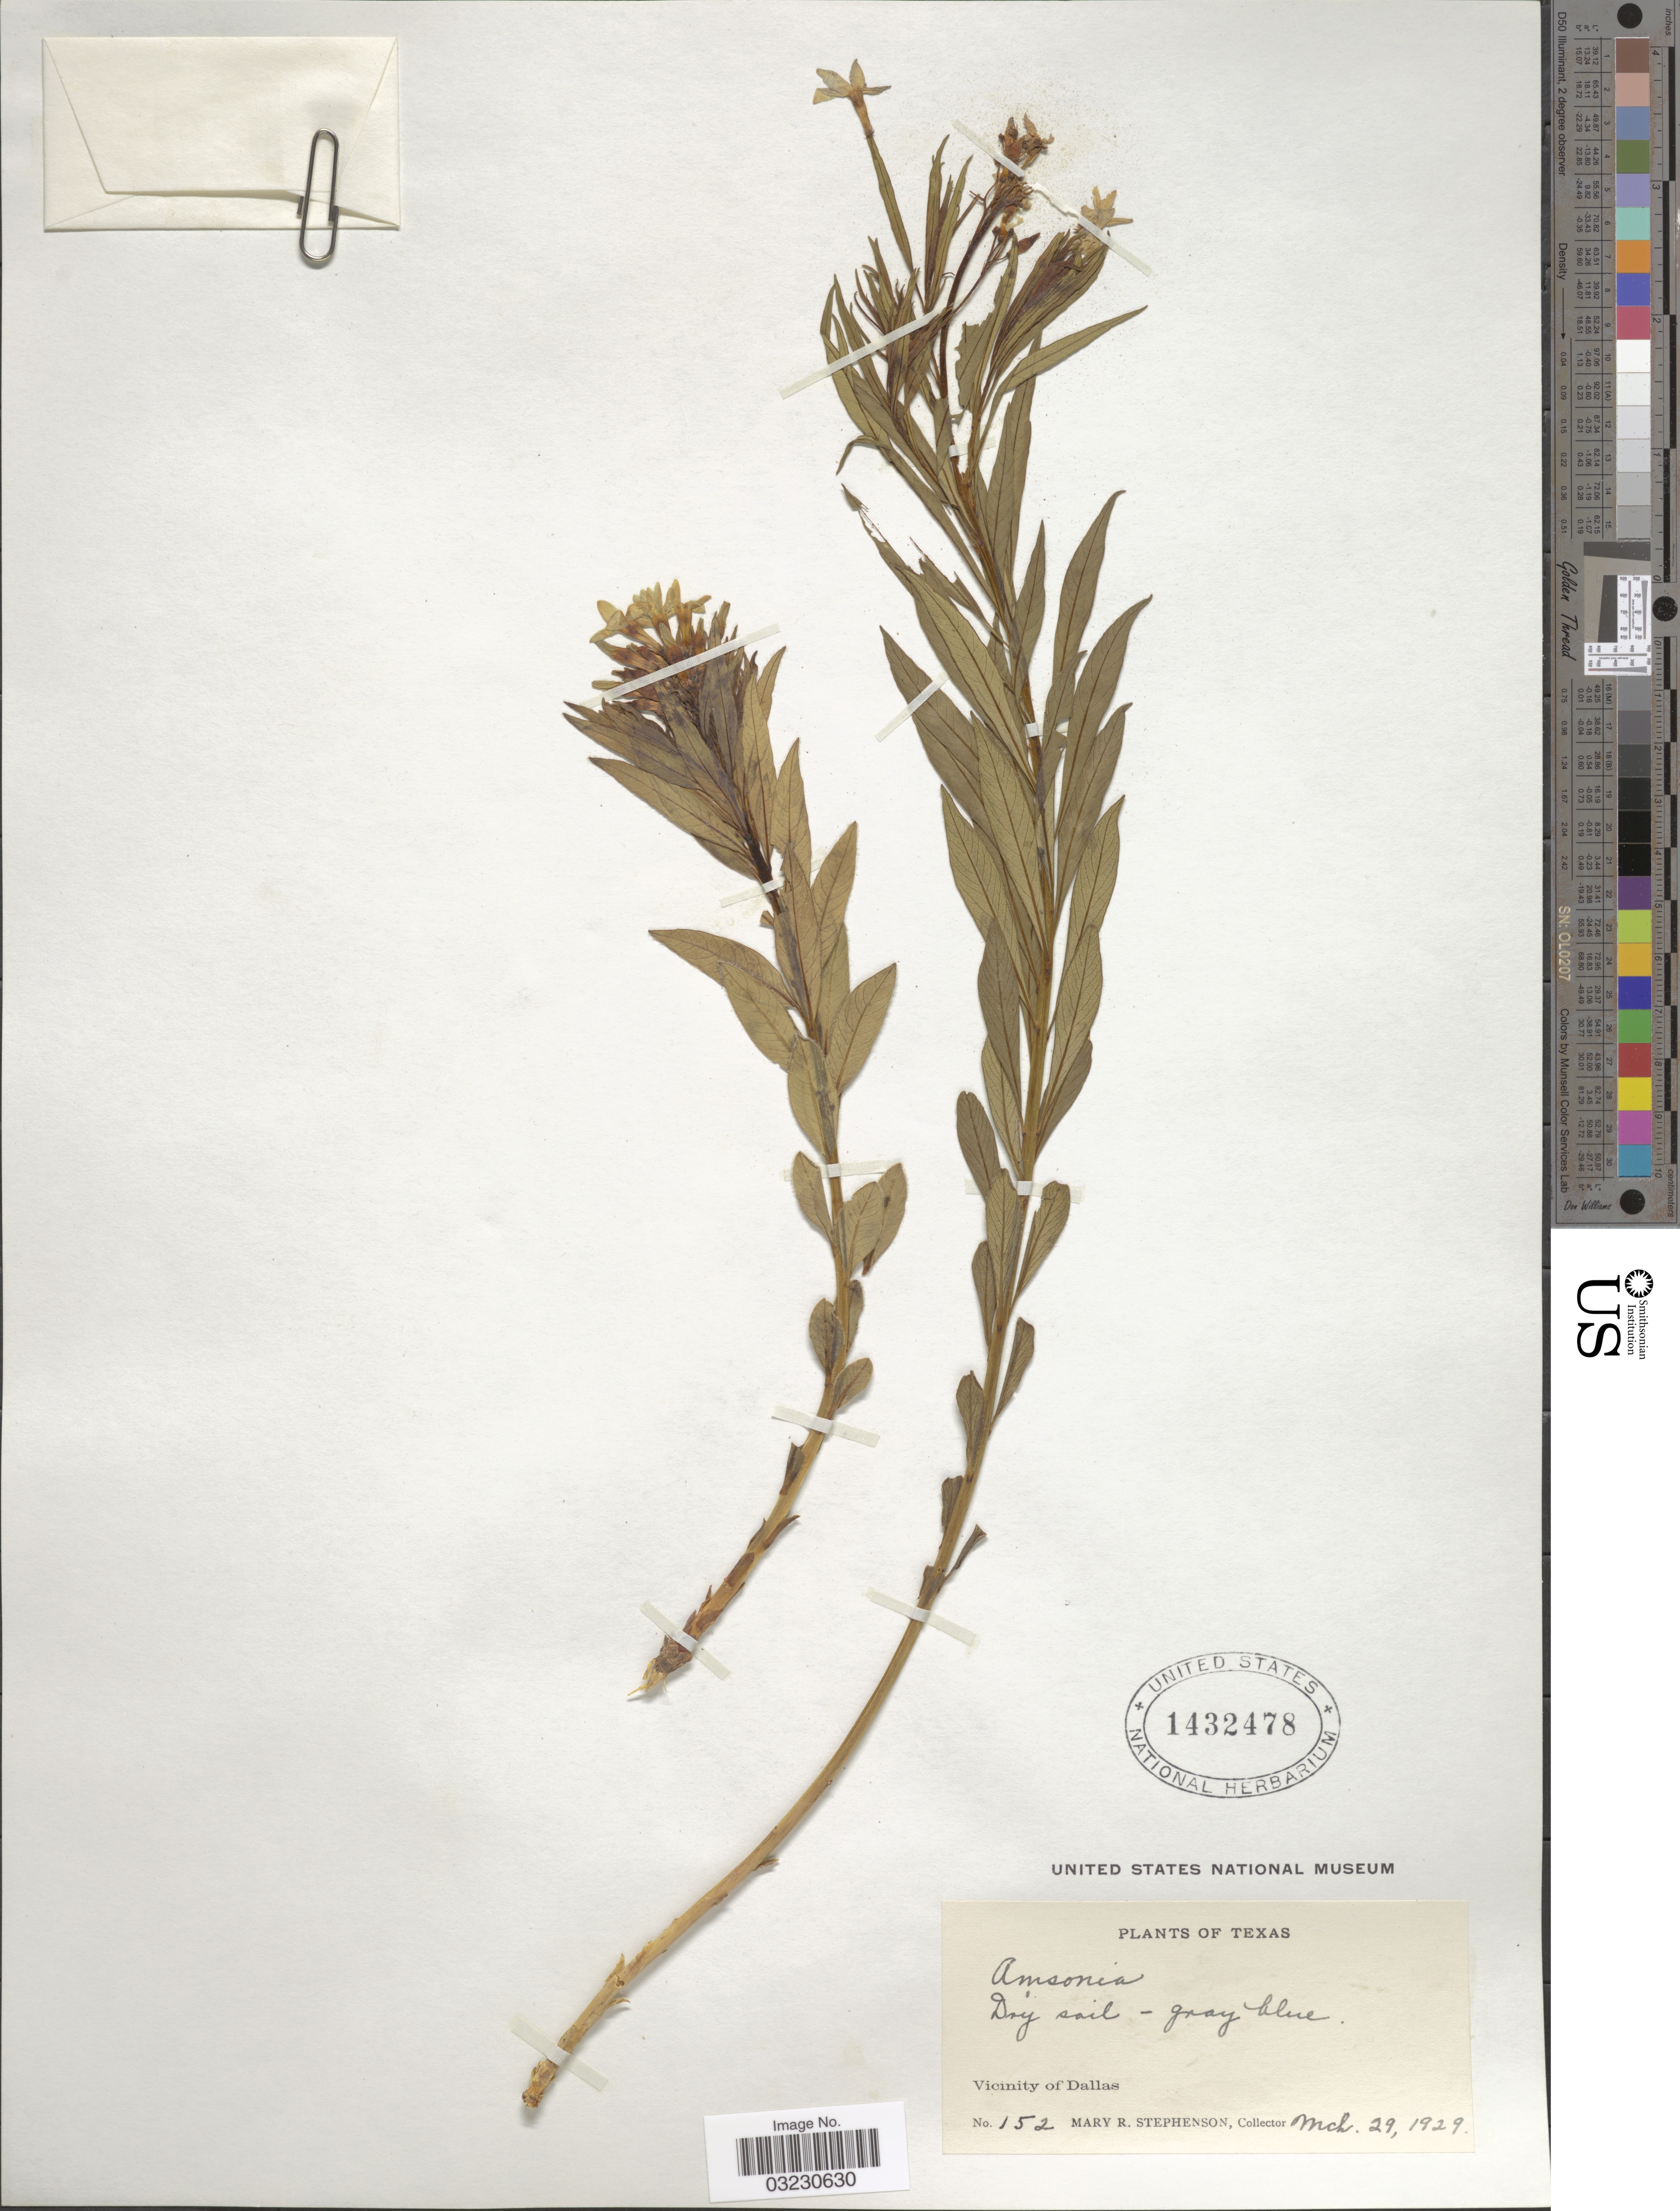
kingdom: Plantae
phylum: Tracheophyta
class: Magnoliopsida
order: Gentianales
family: Apocynaceae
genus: Amsonia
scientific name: Amsonia tenuifolia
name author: (Raf.) R.A. Harper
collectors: M. Stephenson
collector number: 152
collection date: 1929-03-29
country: United States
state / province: Texas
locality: Vicinity of Dallas.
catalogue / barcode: US 1432478